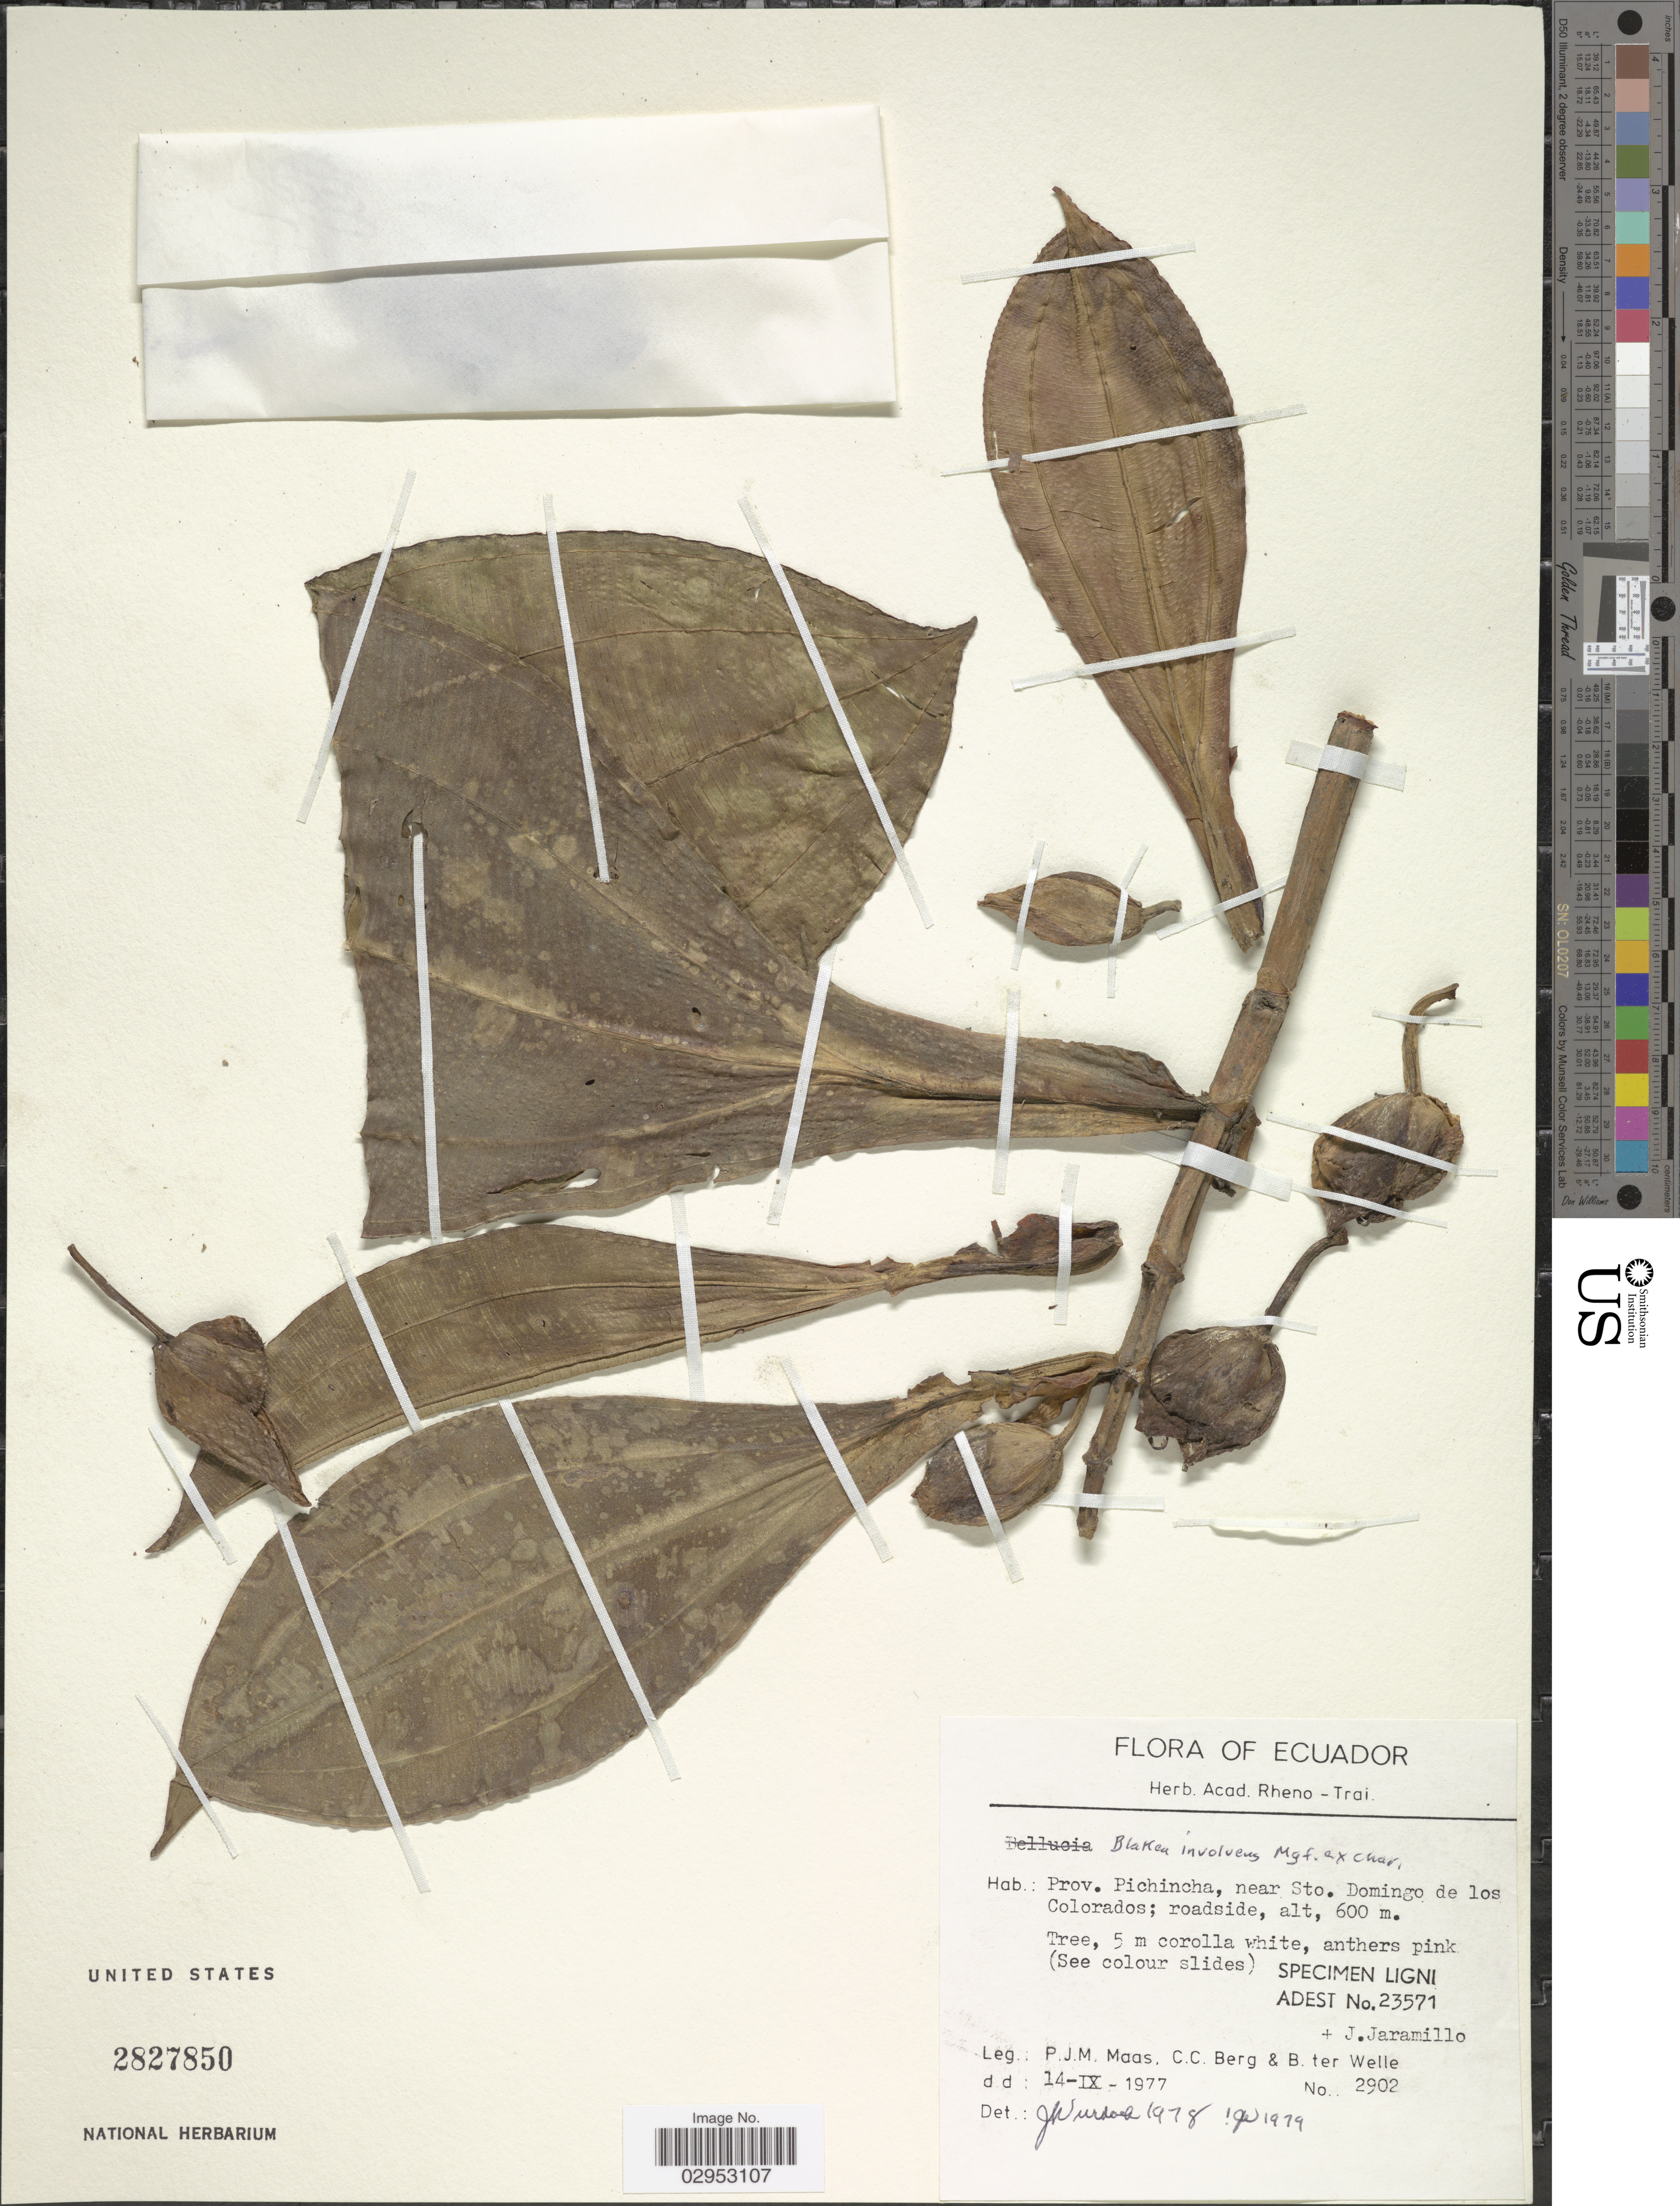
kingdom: Plantae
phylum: Tracheophyta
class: Magnoliopsida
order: Myrtales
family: Melastomataceae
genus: Blakea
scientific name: Blakea involvens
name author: Markgr.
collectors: P. Maas, C. C. Berg, B. ter Welle & J. Jaramillo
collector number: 2902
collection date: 1977-09-14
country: Ecuador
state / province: Pichincha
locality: Near Sto. Domingo de los Colorados; roadside.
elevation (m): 600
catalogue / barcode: US 2827850